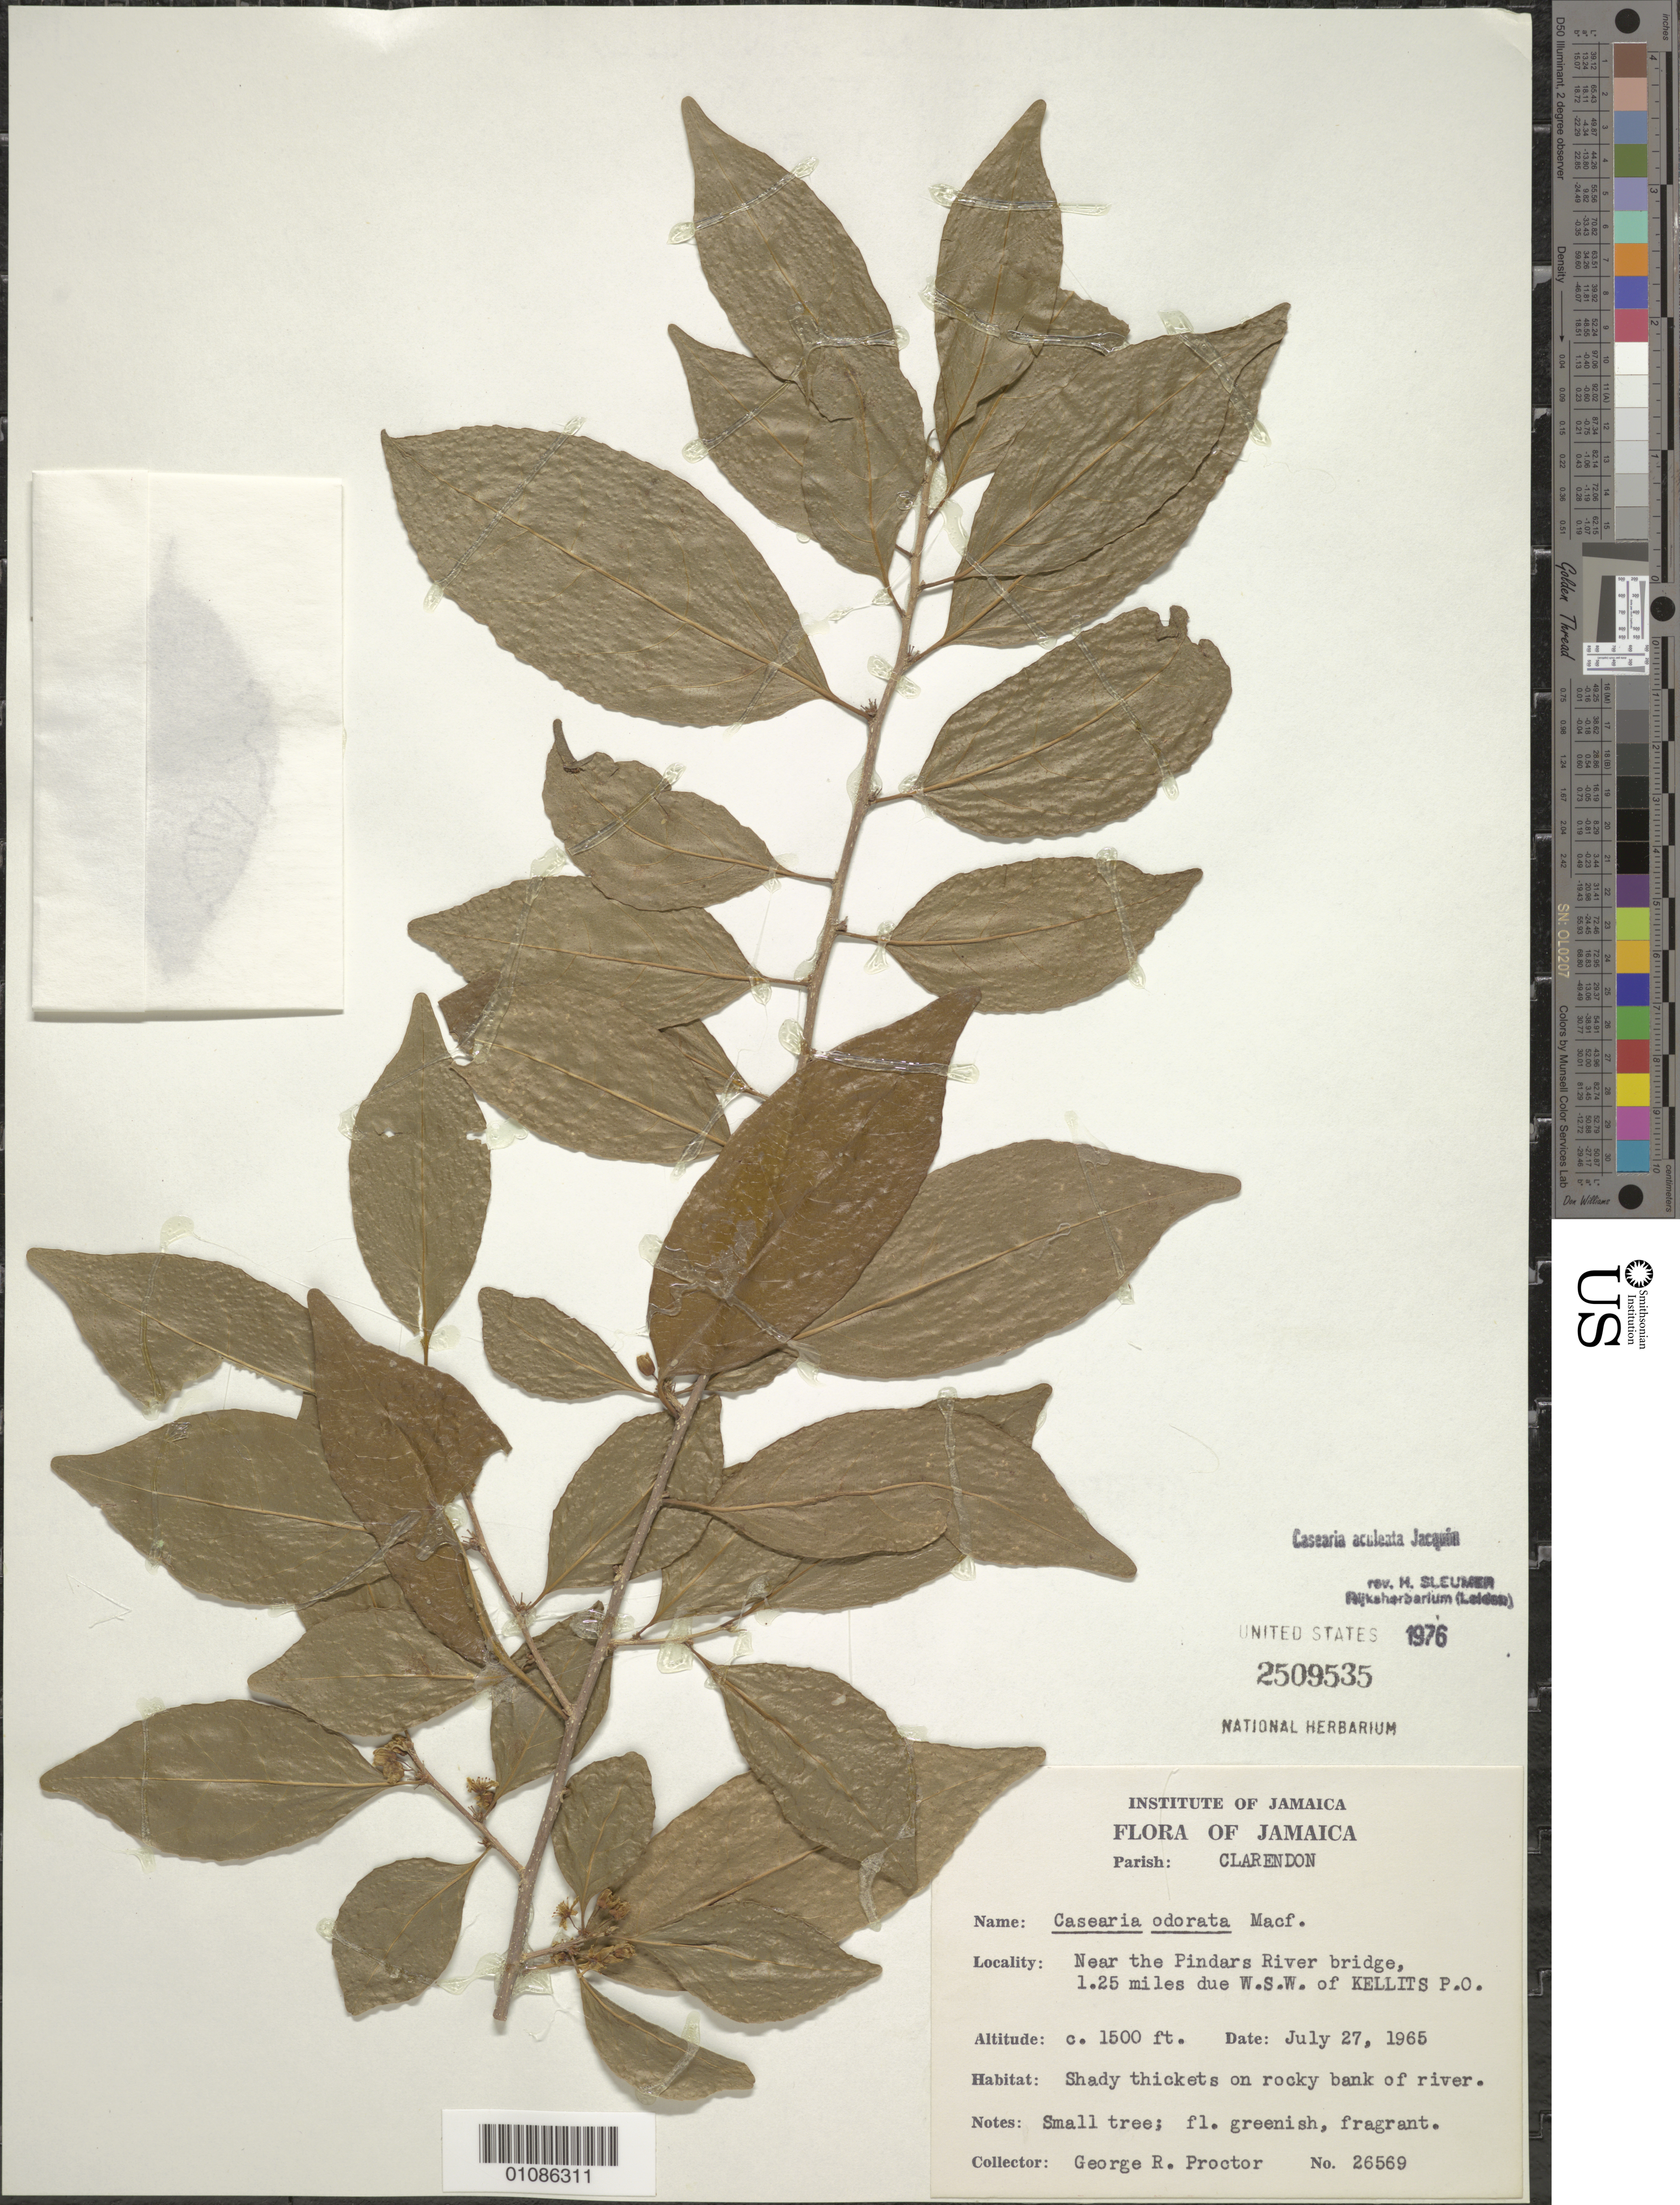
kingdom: Plantae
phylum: Tracheophyta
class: Magnoliopsida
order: Malpighiales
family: Salicaceae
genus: Casearia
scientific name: Casearia odorata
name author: Macfad.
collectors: G. R. Proctor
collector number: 26569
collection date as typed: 27 Jul 1965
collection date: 1965-07-27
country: Jamaica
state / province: Clarendon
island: Jamaica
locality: Near the Pindars River Bridge, 1.25miles due W.S.W of Kellits P.O.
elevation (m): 457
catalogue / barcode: US 2509535